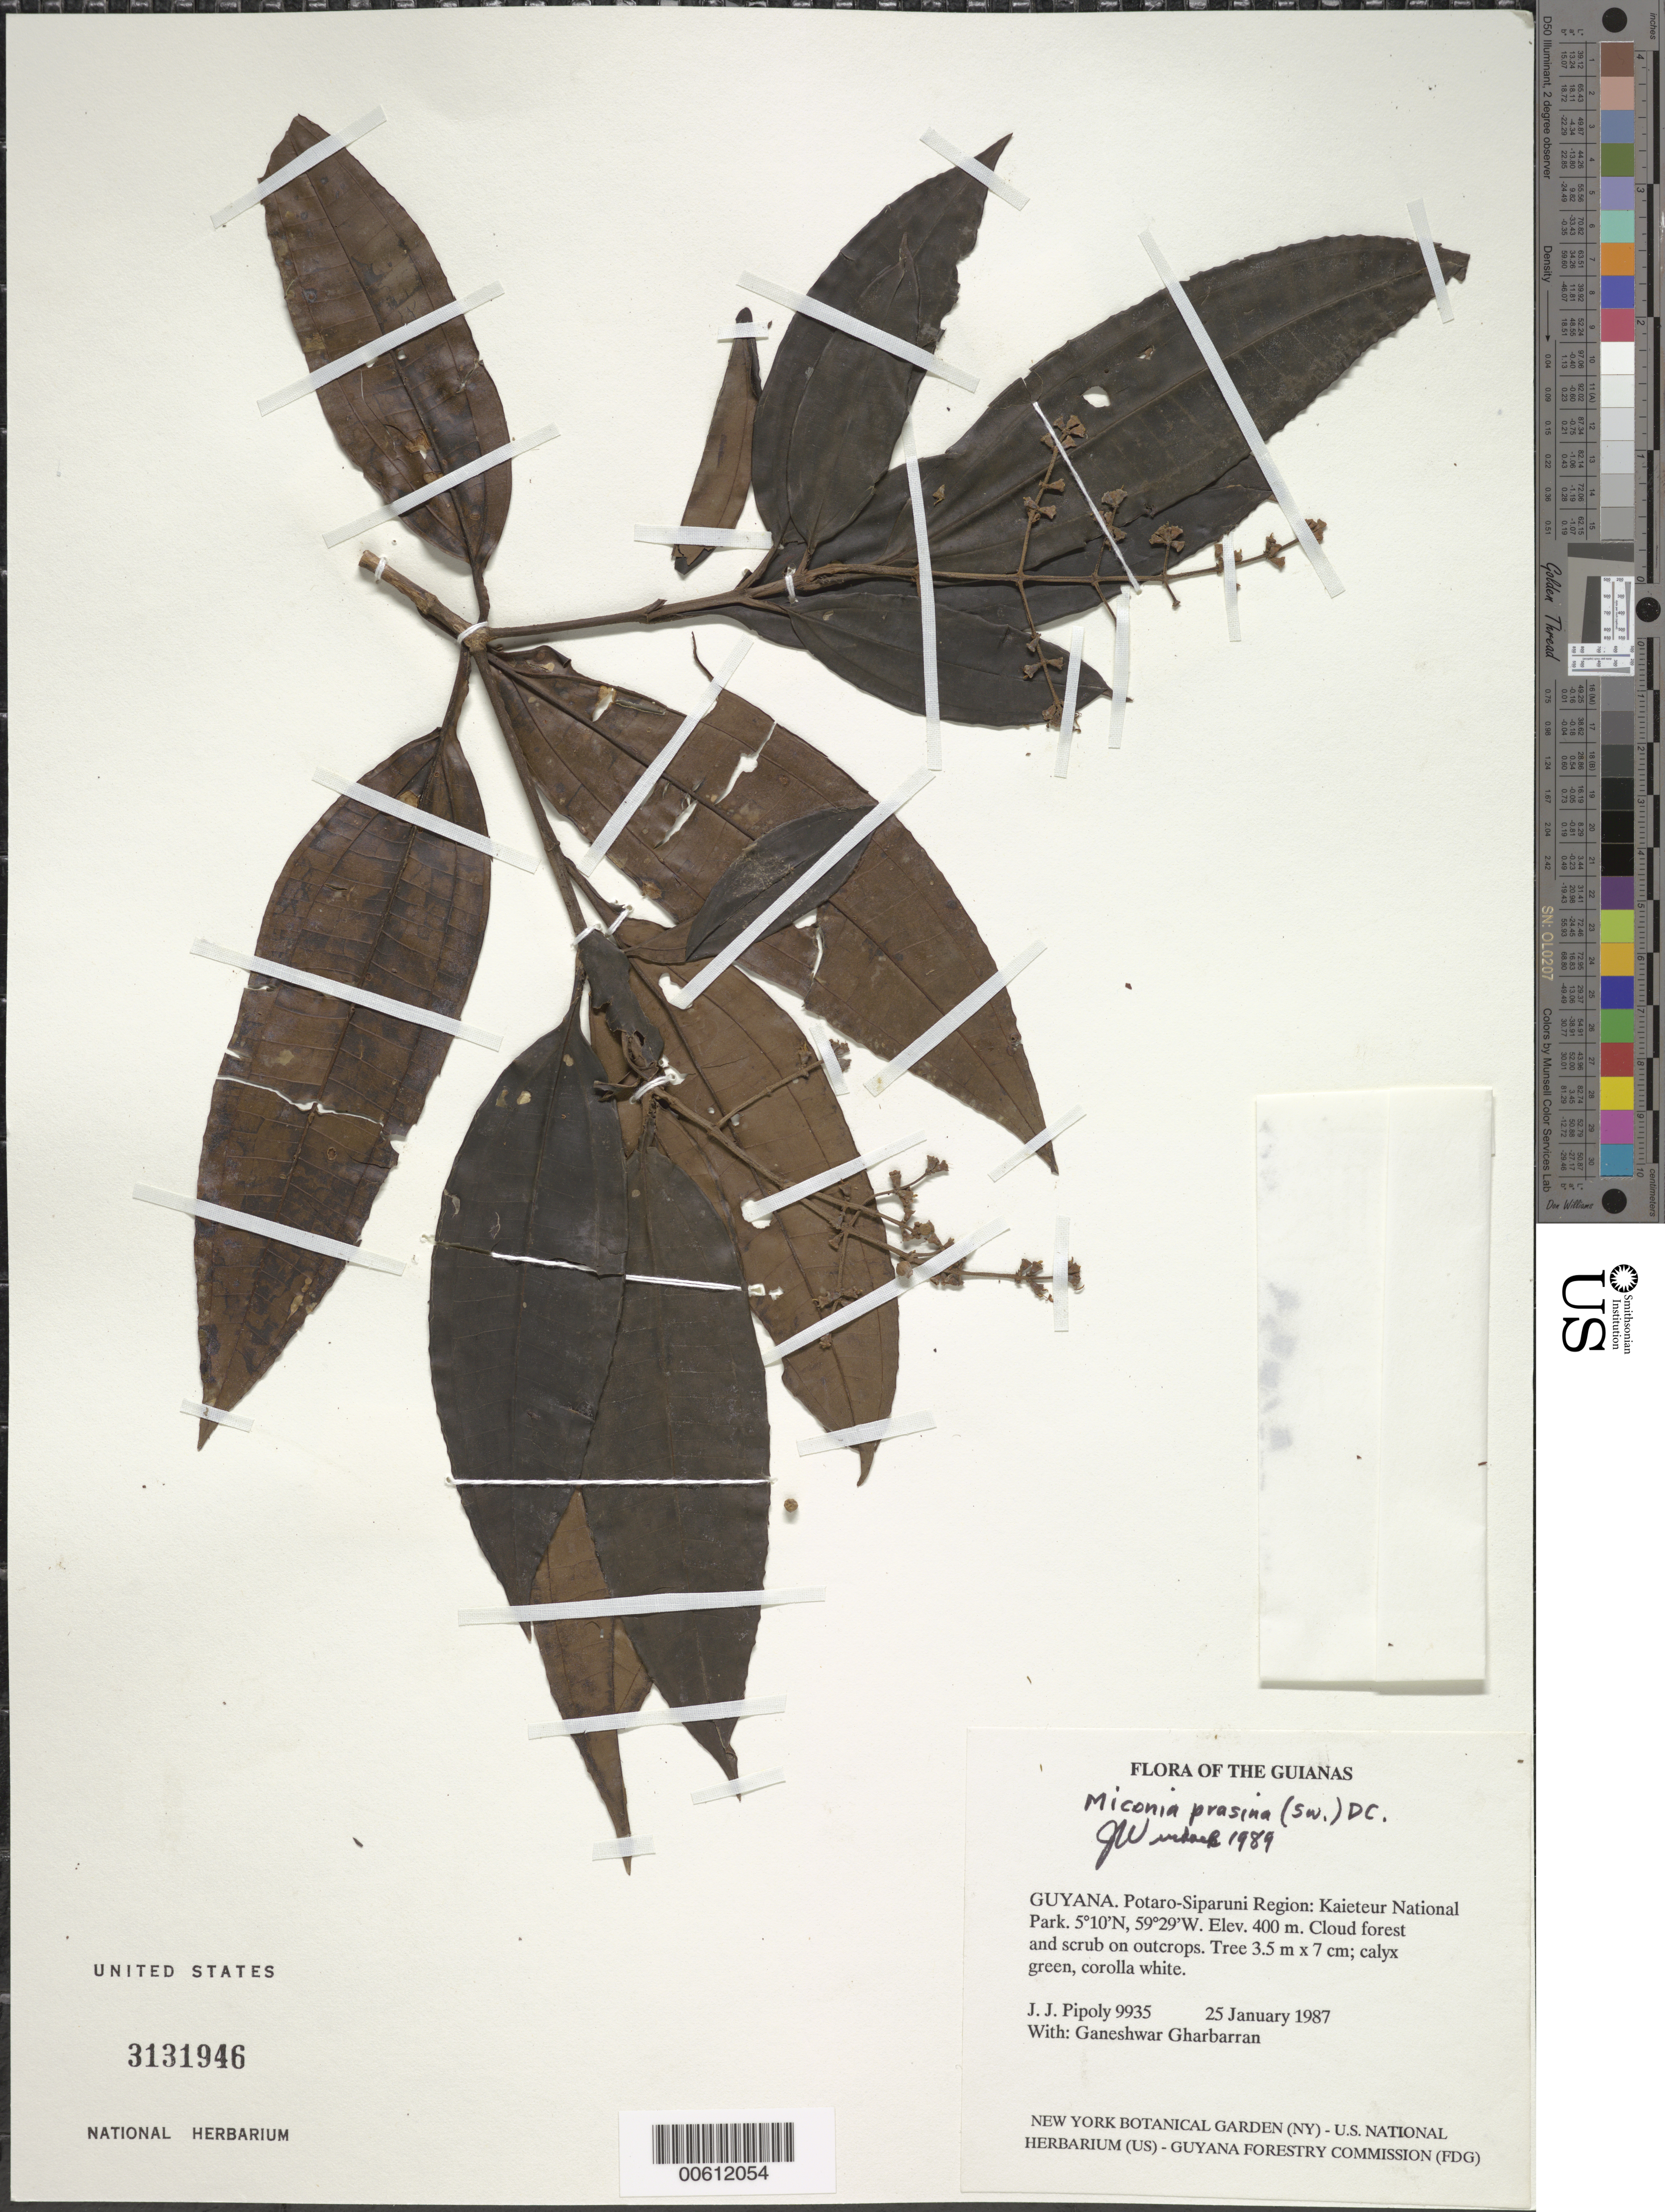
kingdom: Plantae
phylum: Tracheophyta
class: Magnoliopsida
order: Myrtales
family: Melastomataceae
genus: Miconia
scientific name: Miconia prasina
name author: (Sw.) DC.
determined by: Wurdack, John J., (US), US (UNITED STATES)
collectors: J. J. Pipoly & G. Gharbarran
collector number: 9935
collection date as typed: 25 January 1987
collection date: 1987-01-25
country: Guyana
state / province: Potaro-Siparuni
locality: Kaieteur National Park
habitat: Cloud forest and scrub on outcrops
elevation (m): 400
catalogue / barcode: US 3131946